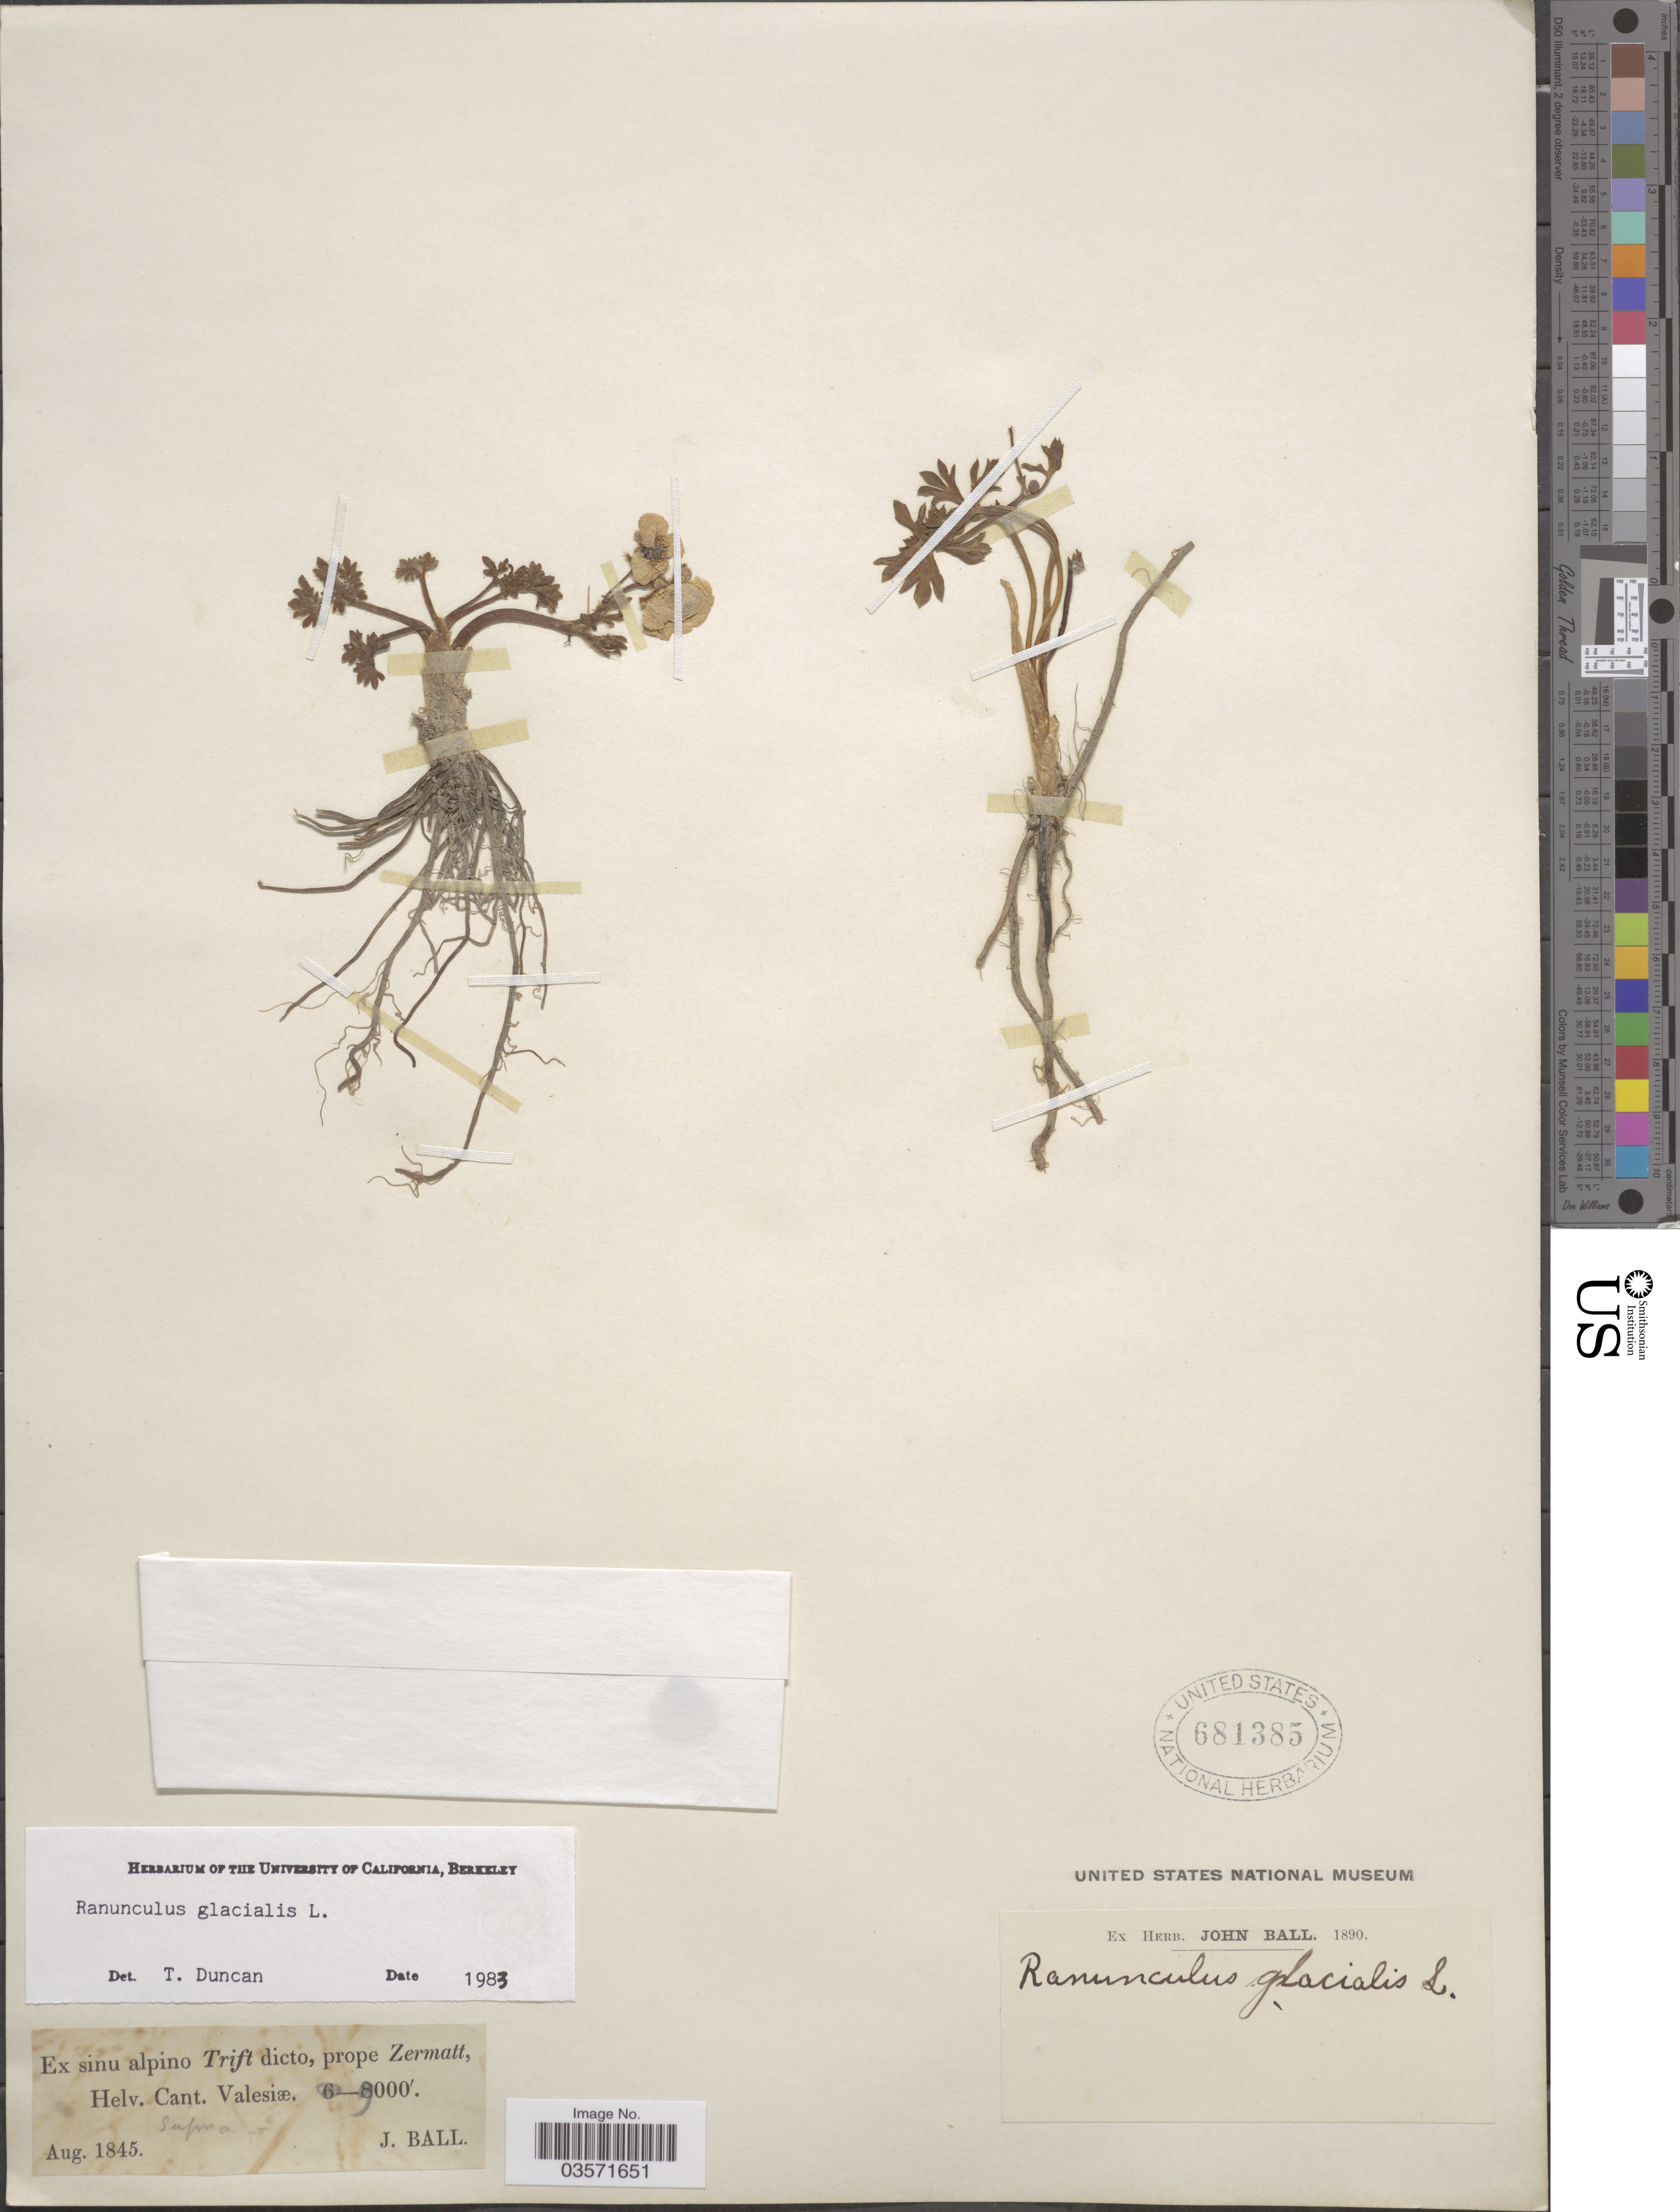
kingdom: Plantae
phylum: Tracheophyta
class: Magnoliopsida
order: Ranunculales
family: Ranunculaceae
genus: Ranunculus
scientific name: Ranunculus glacialis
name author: L.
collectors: J. Ball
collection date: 1845-08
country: Switzerland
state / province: Valais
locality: Ex sinu alpino Trift dicto, prope Zermatt, Helv. Cant. Valesiæ. Supra [illegible].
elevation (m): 0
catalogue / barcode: US 681385